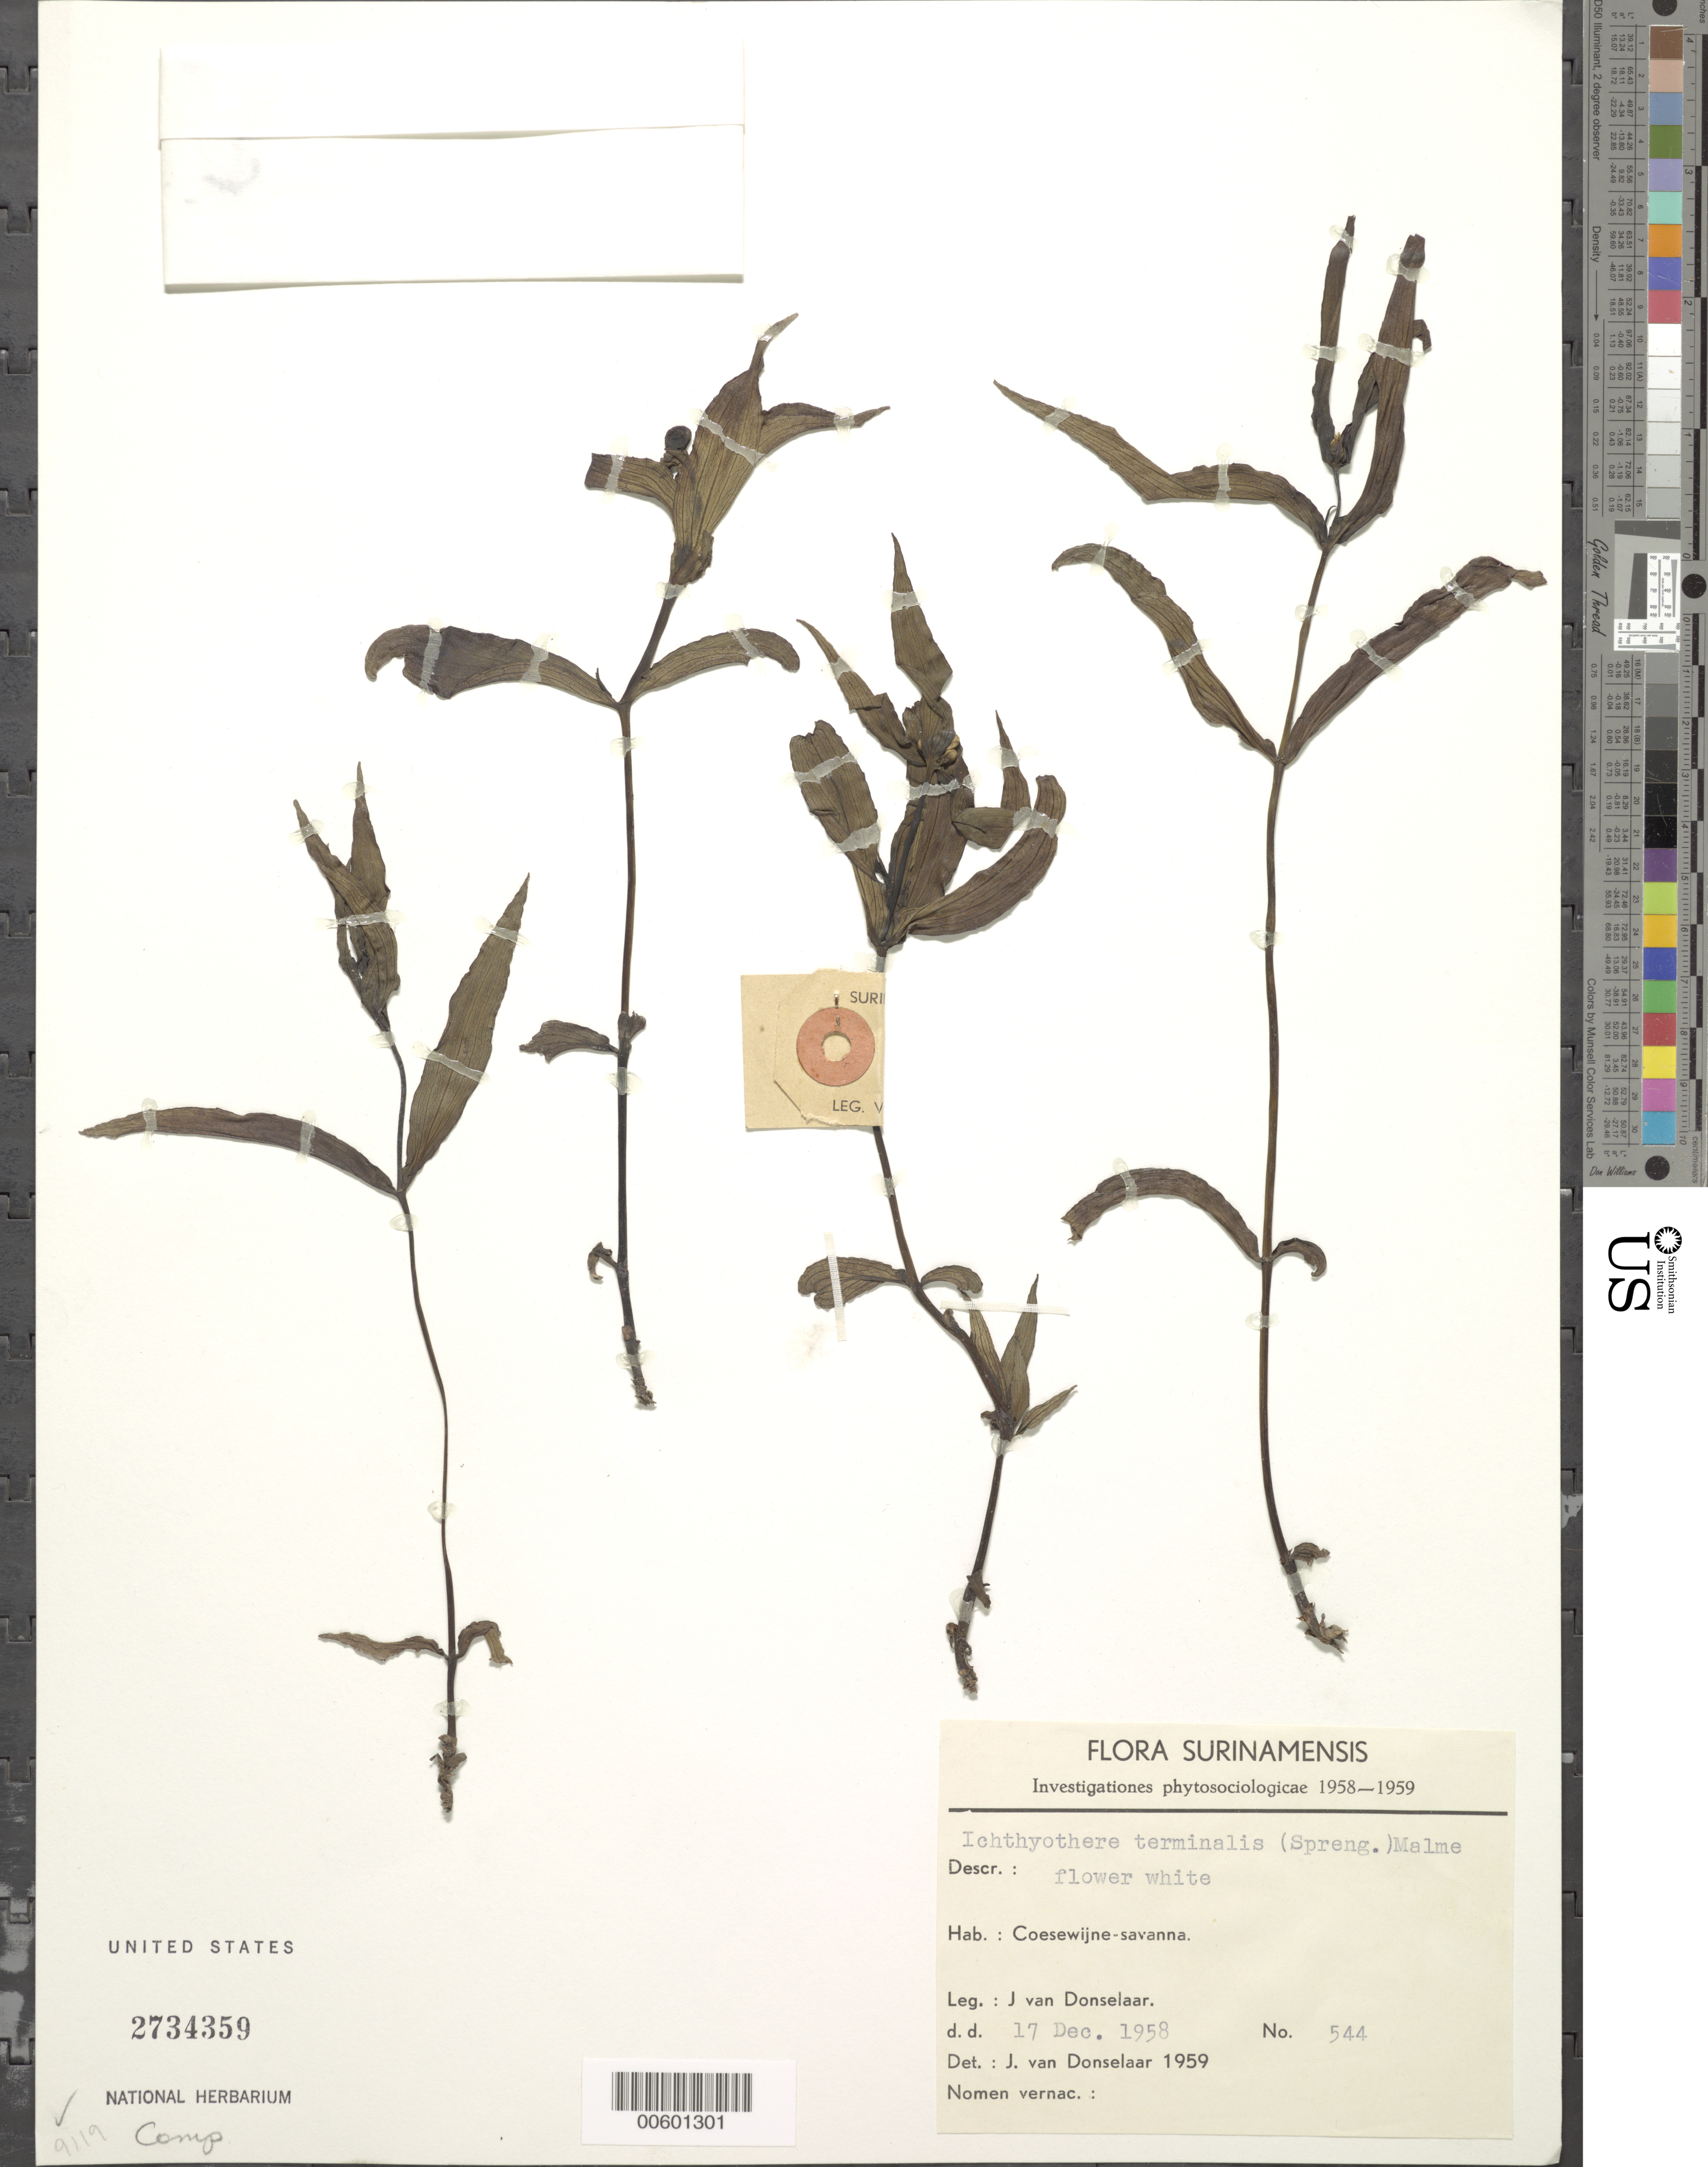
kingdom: Plantae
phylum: Tracheophyta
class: Magnoliopsida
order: Asterales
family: Asteraceae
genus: Ichthyothere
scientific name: Ichthyothere terminalis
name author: (Spreng.) S.F. Blake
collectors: J. Donselaar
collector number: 544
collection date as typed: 17-Dec-59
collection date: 1959-12-17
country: Suriname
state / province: Saramacca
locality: Coesewijne Savanna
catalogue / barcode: US 2734359